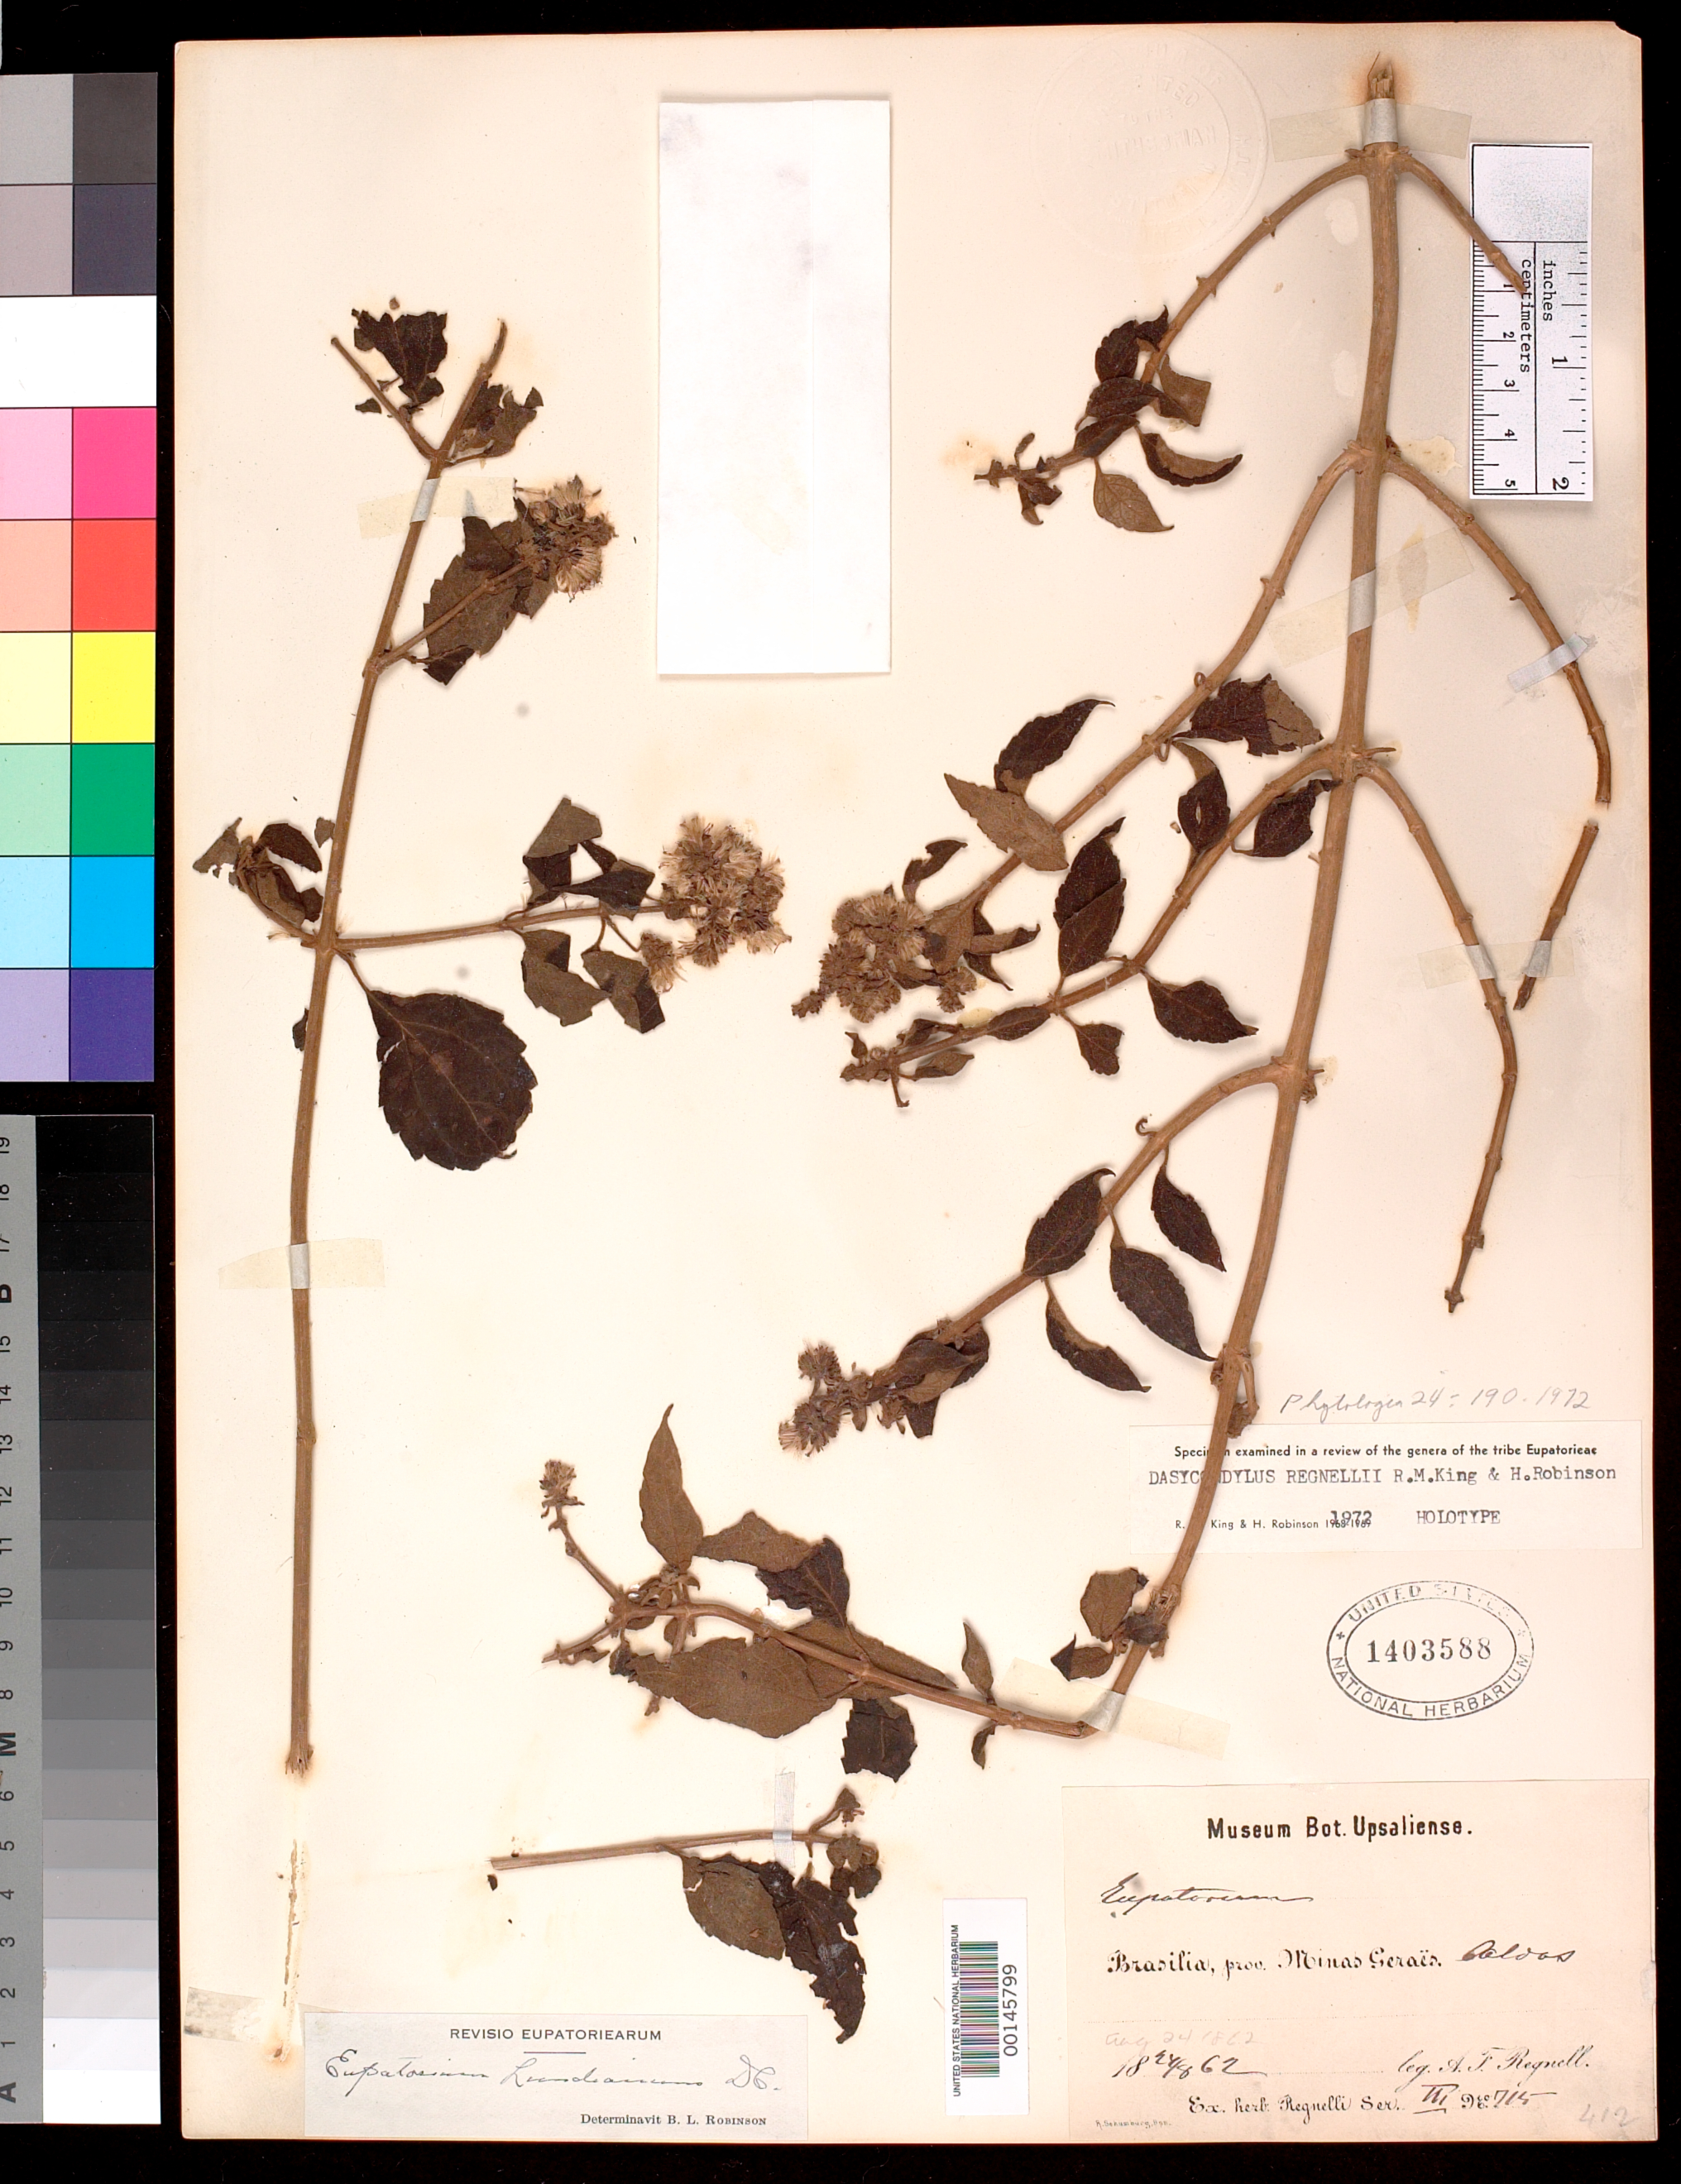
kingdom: Plantae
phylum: Tracheophyta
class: Magnoliopsida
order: Asterales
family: Asteraceae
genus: Dasycondylus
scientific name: Dasycondylus regnellii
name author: R.M. King & H. Rob.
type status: Holotype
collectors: A. F. Regnell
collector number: III 715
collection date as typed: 24 Aug 1862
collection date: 1862-08-24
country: Brazil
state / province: Minas Gerais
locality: Caldas.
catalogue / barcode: US 1403588